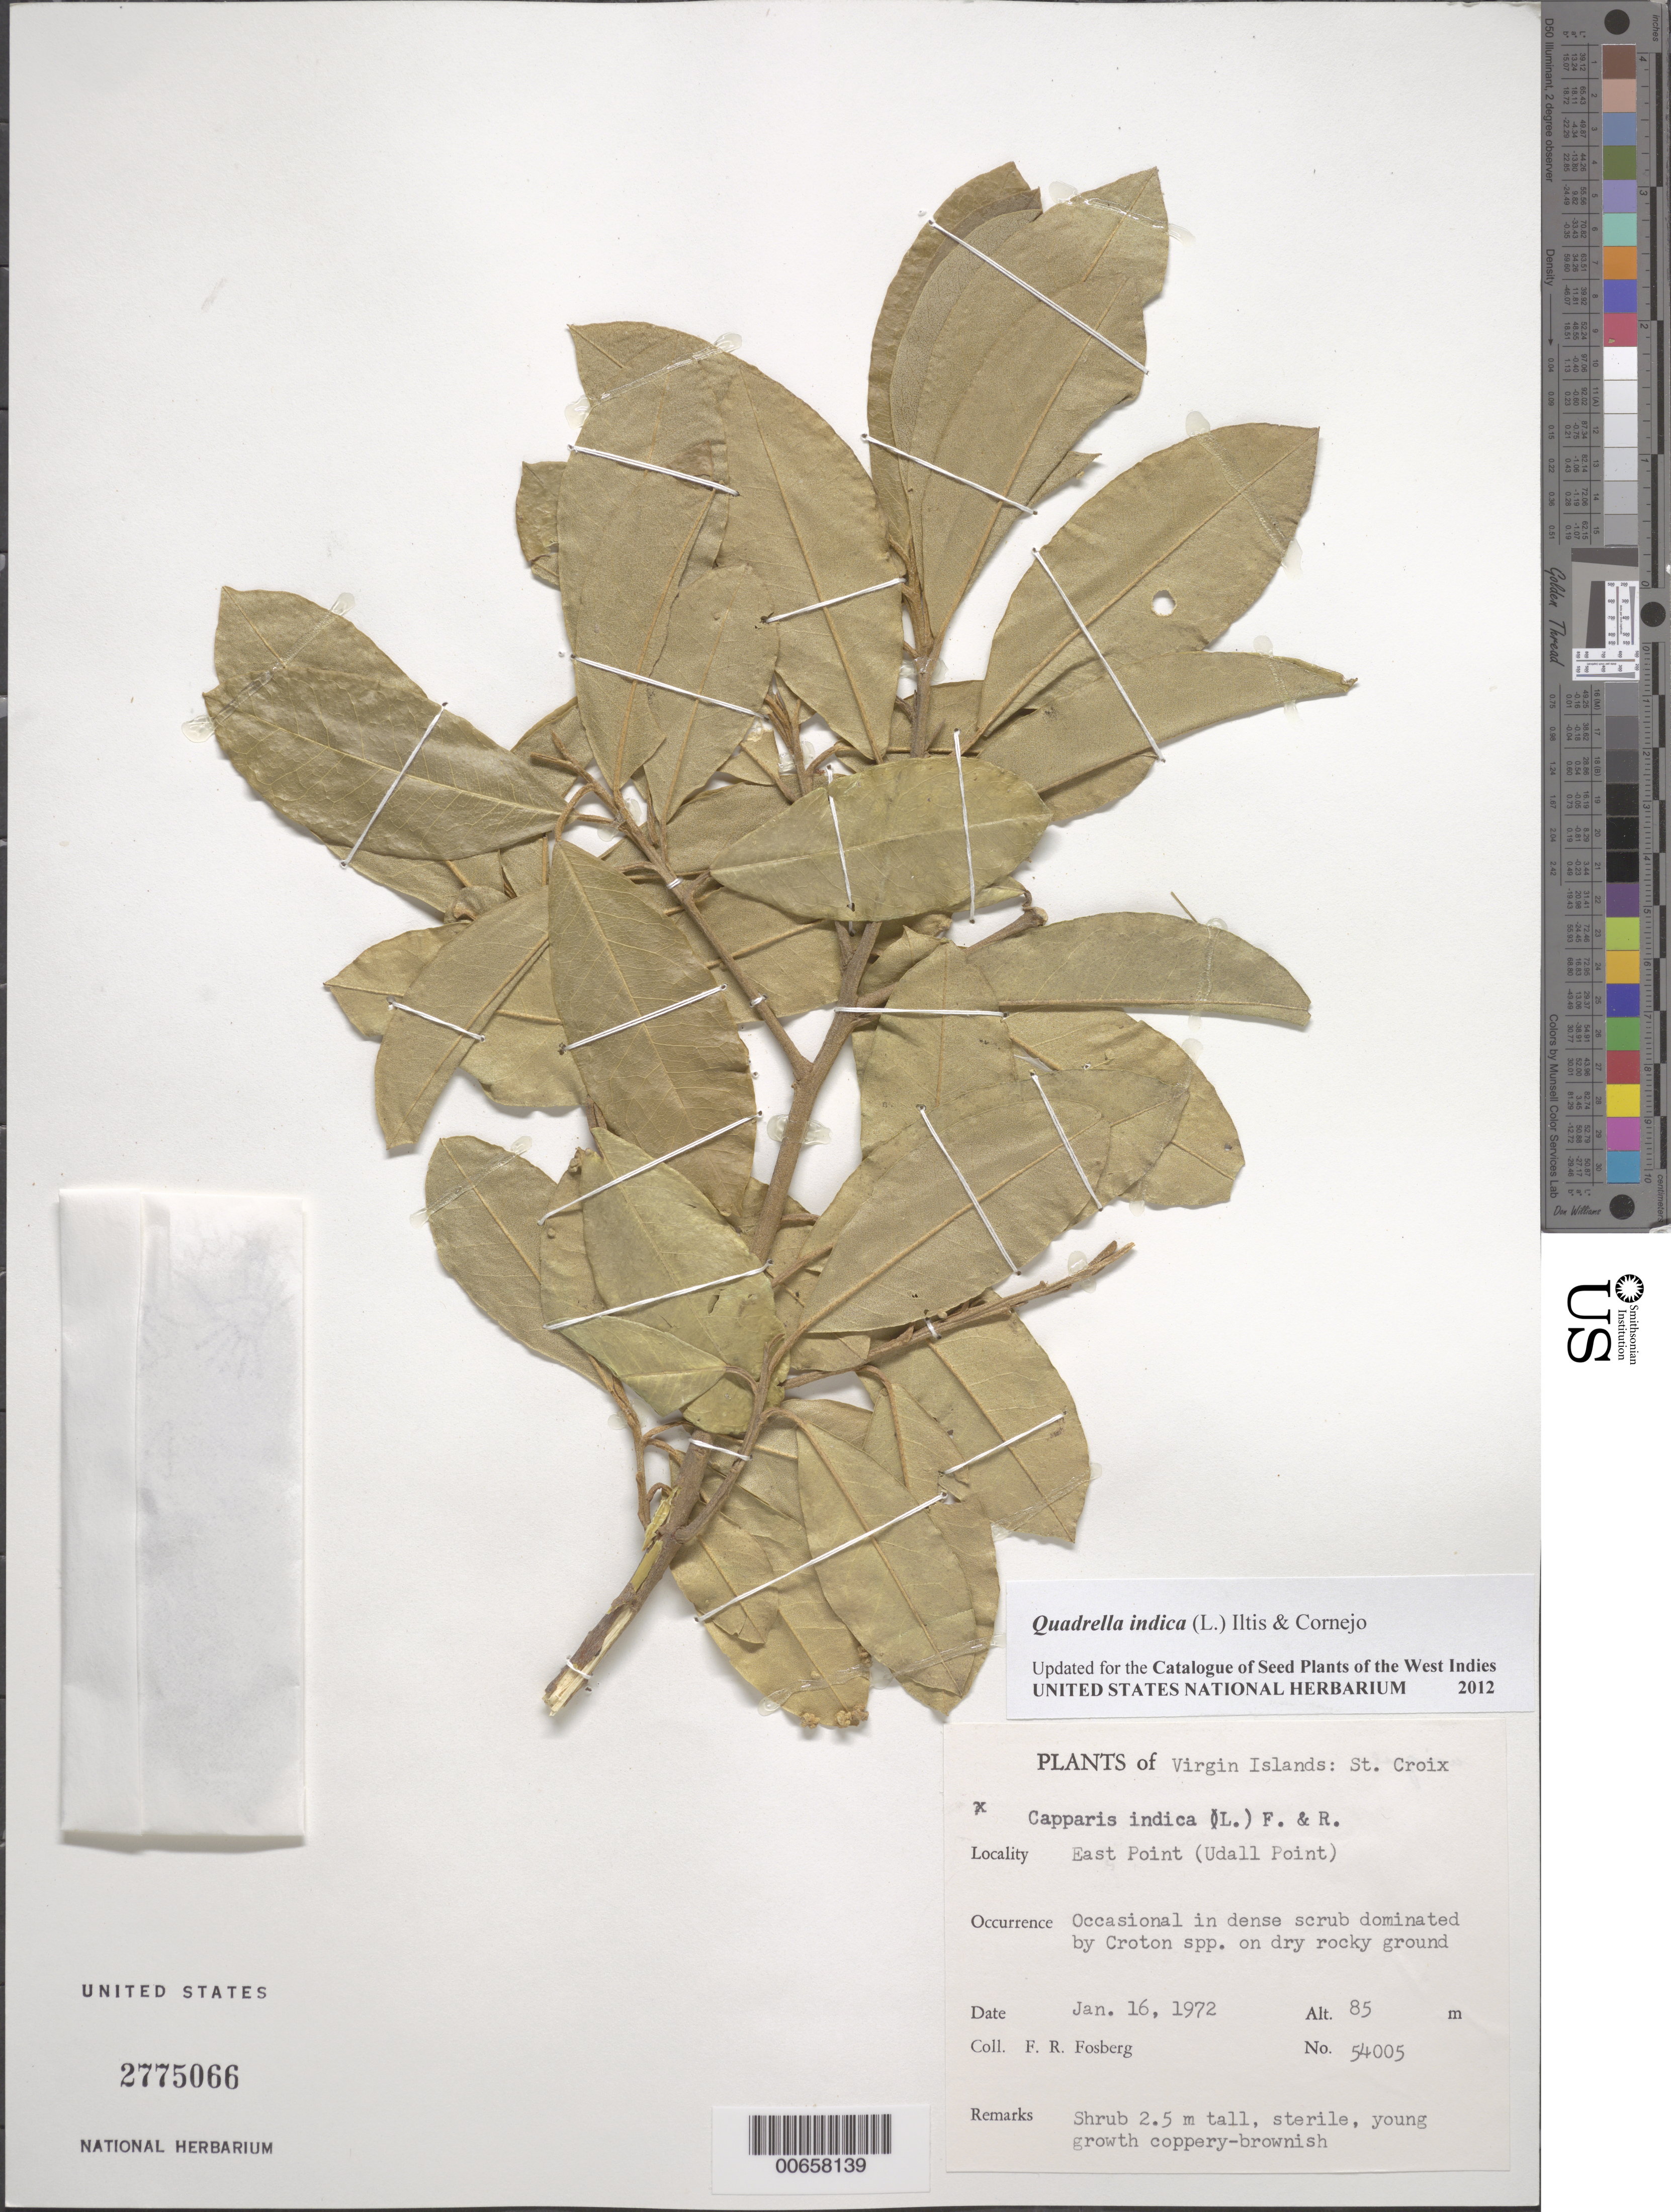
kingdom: Plantae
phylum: Tracheophyta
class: Magnoliopsida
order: Brassicales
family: Capparaceae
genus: Capparis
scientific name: Capparis indica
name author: (L.) Fawc. & Rendle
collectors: F. R. Fosberg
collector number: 54005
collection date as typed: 16 Jan 1972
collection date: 1972-01-16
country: U.S. Virgin Islands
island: St. Croix Island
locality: East Point (Udall Point)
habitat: In dense scrub dominated by Croton spp on dry rocky ground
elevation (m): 85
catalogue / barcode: US 2775066